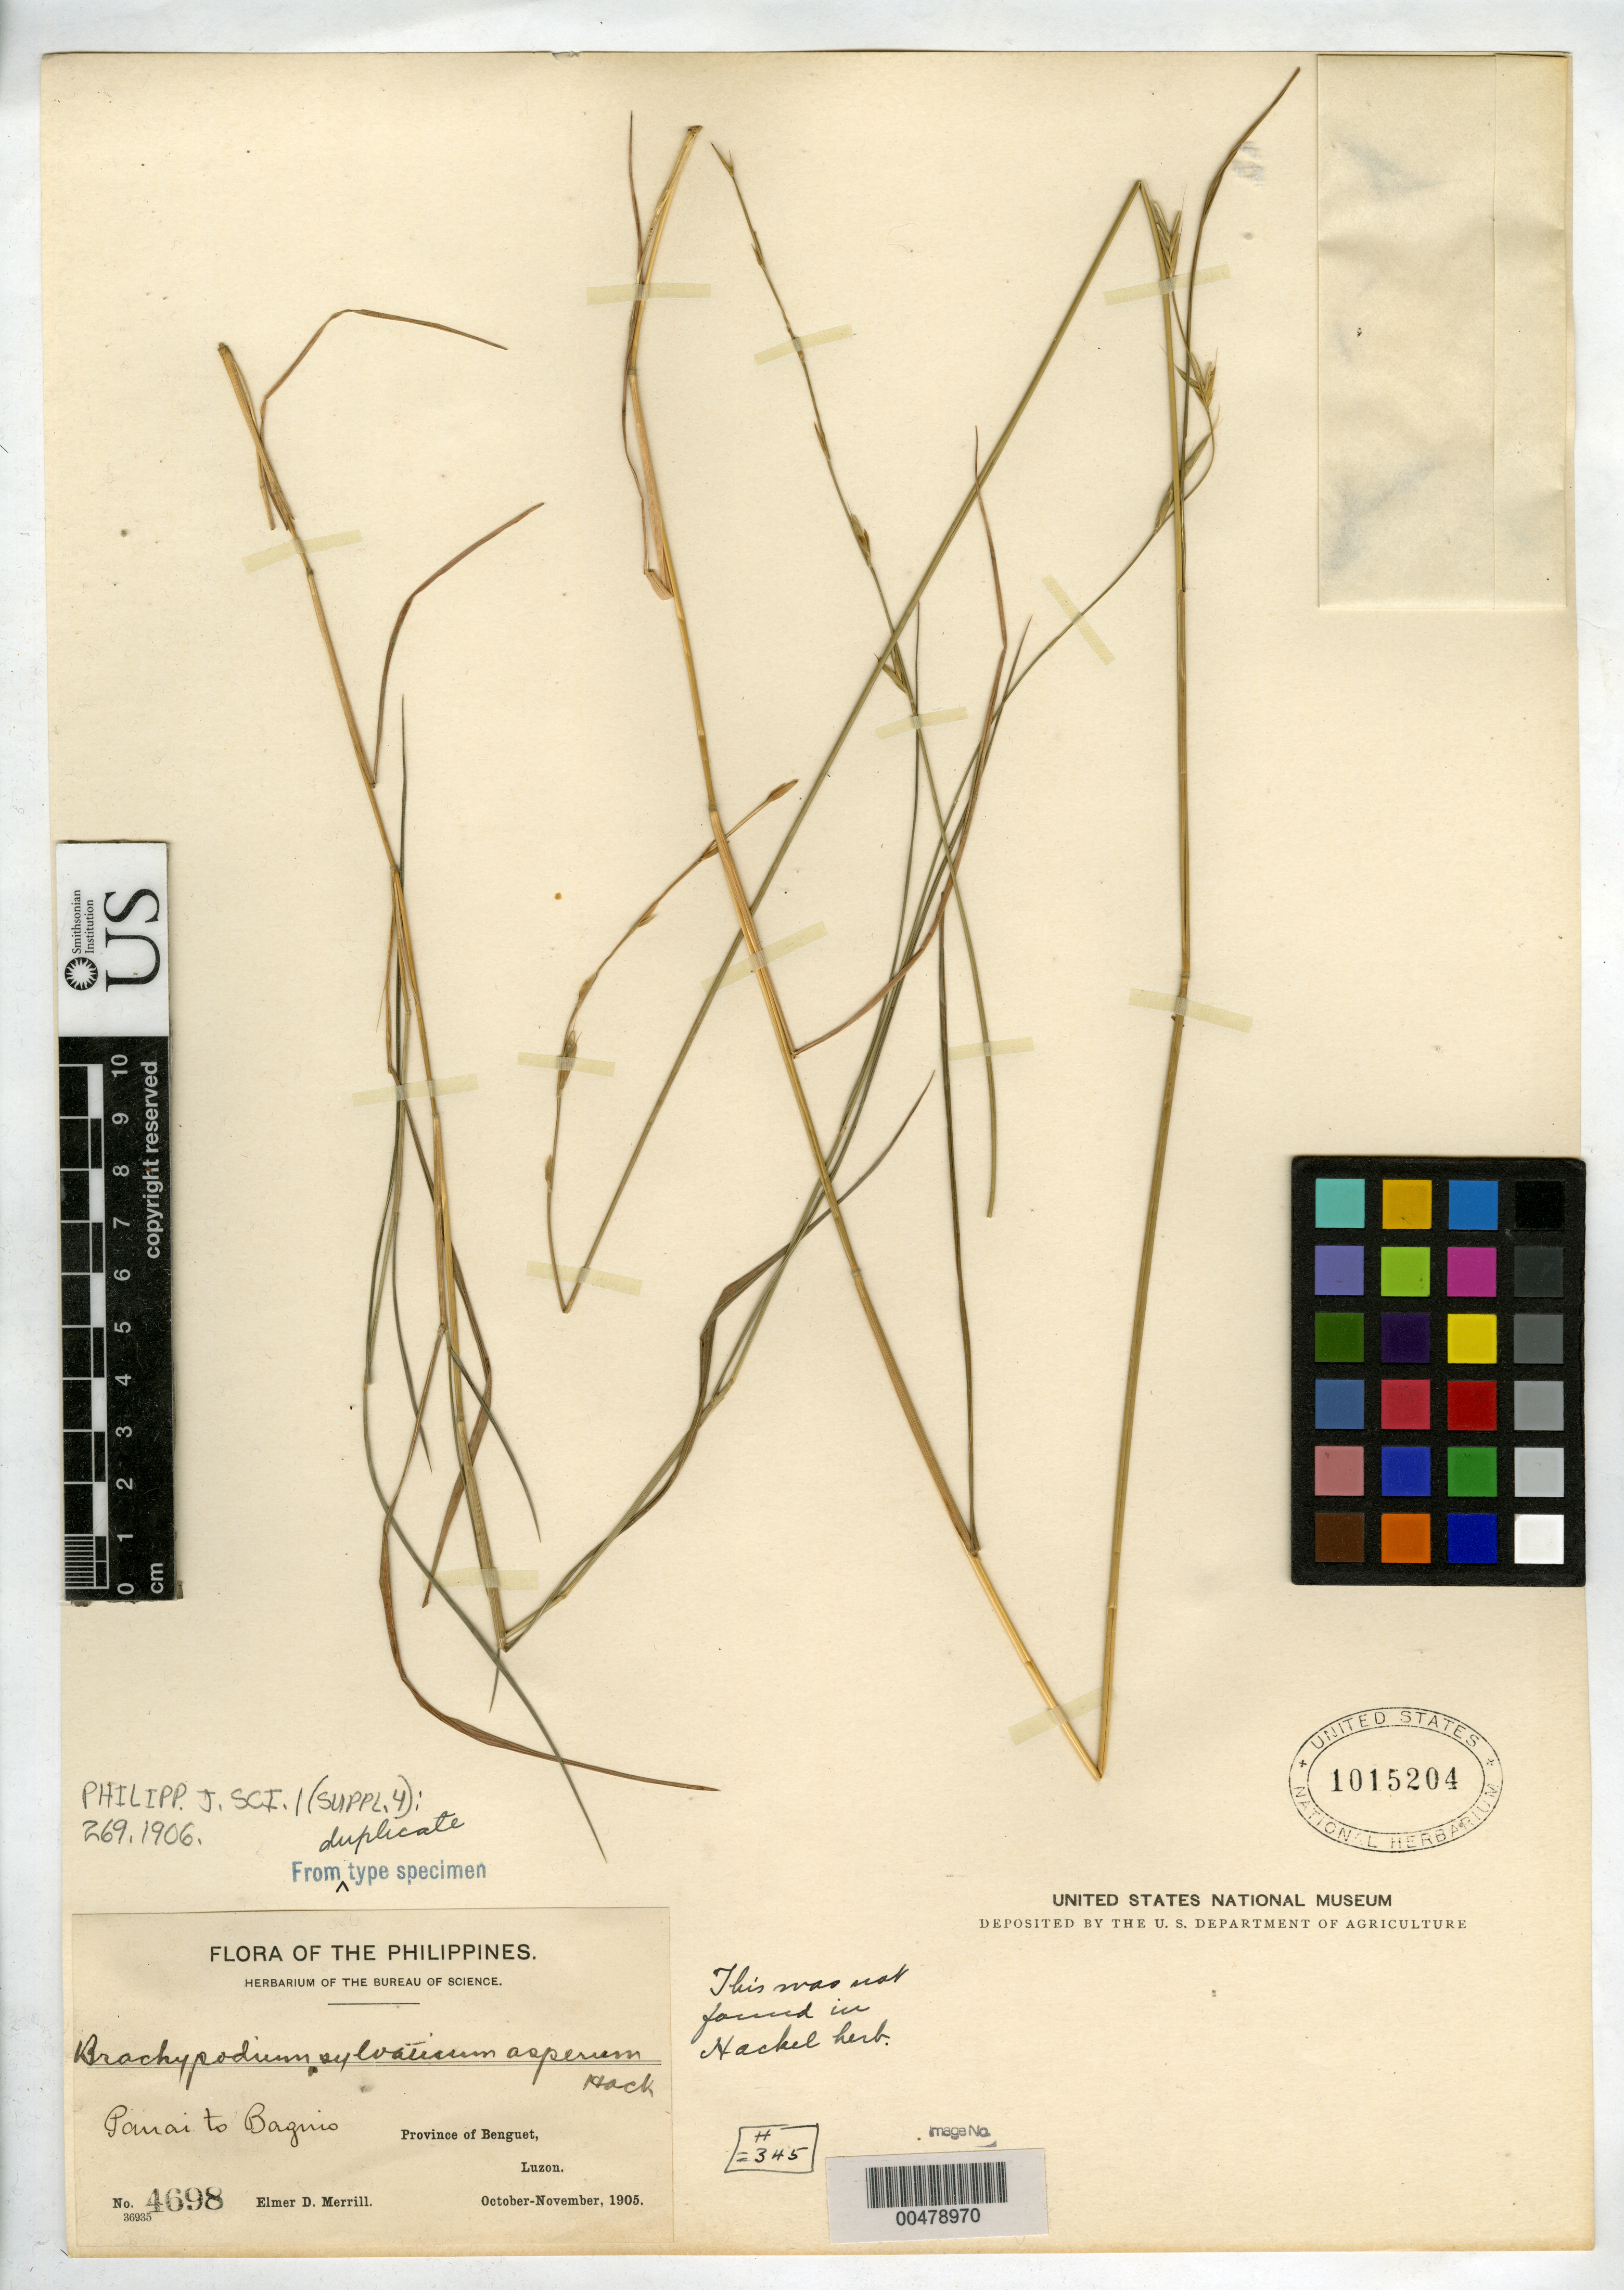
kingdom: Plantae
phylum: Tracheophyta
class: Liliopsida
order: Poales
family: Poaceae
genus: Brachypodium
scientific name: Brachypodium silvaticum var. asperum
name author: Hack.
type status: Isotype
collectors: E. D. Merrill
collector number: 4698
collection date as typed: Oct 1905 to -- Nov 1905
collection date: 1905-10/1905-11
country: Philippines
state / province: Cordillera (Administrative Region)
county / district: Benguet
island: Luzon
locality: Panai to Baguio.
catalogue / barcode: US 1015204